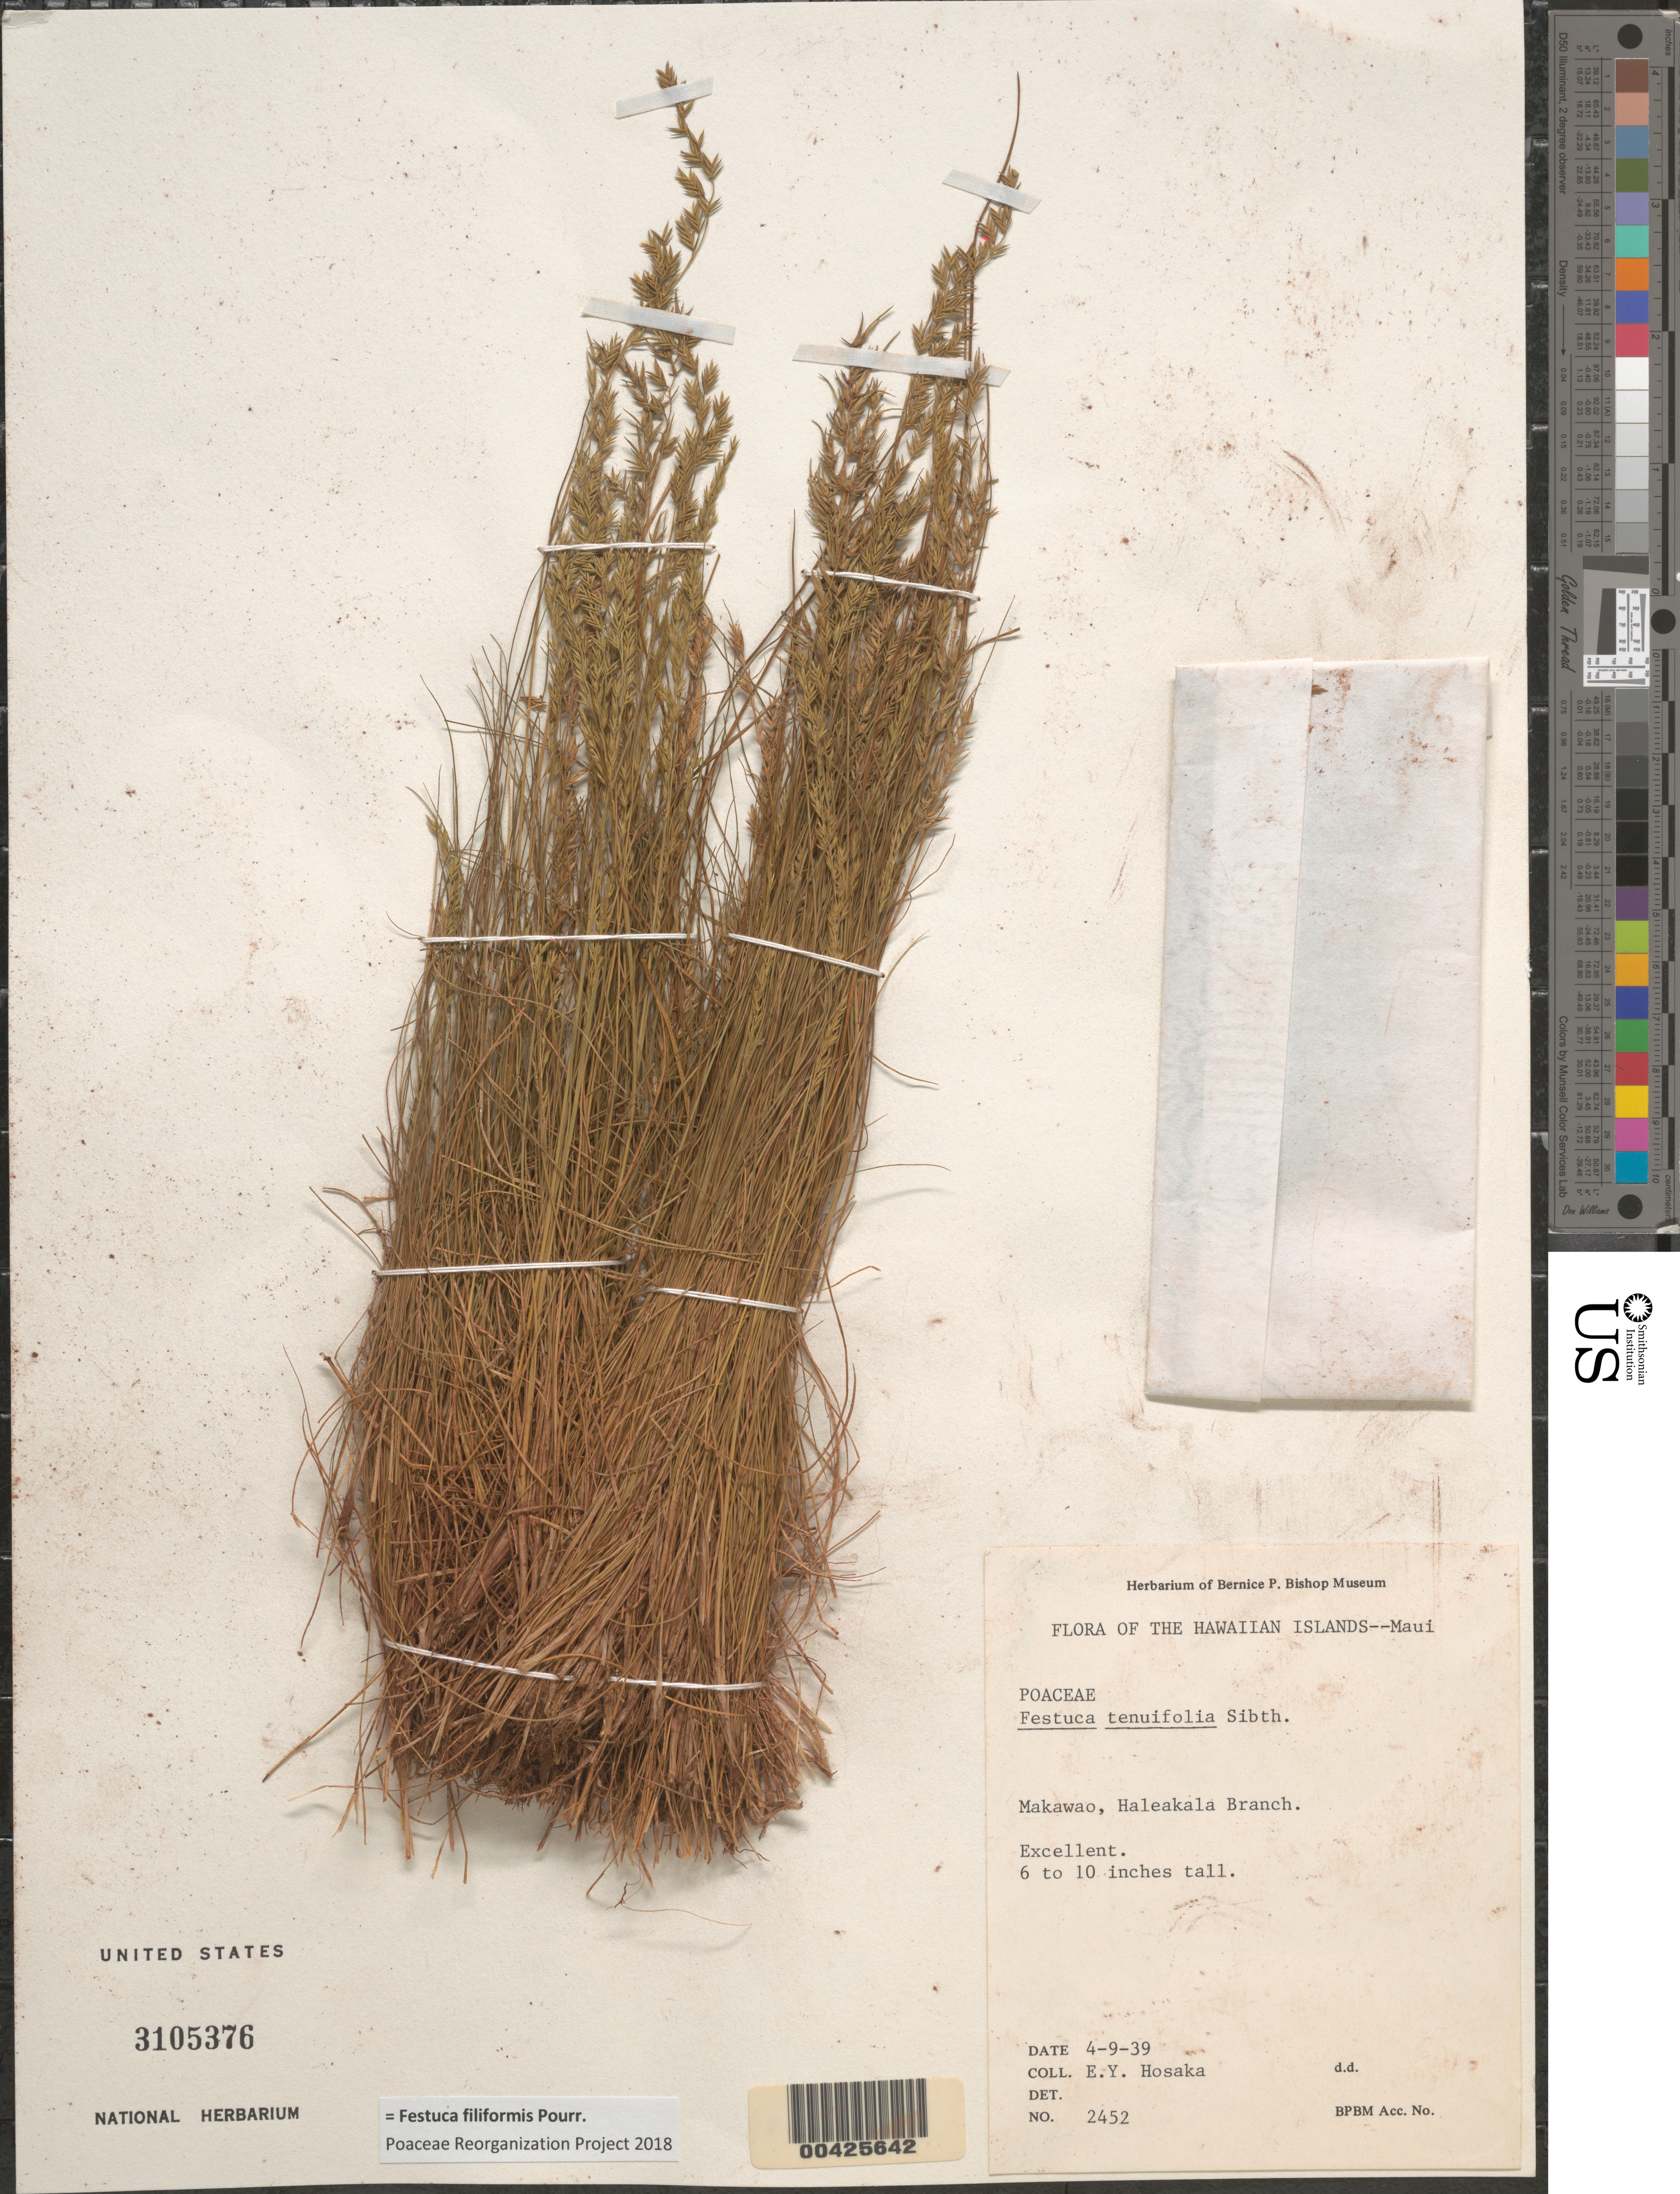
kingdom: Plantae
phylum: Tracheophyta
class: Liliopsida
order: Poales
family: Poaceae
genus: Festuca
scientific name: Festuca filiformis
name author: Pourr.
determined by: Poaceae Reorganization Project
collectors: E. Y. Hosaka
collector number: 2452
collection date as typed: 9 Apr 1939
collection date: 1939-04-09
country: United States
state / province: Hawaii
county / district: Maui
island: Maui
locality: Makawao, Haleakala Branch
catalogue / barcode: US 3105376